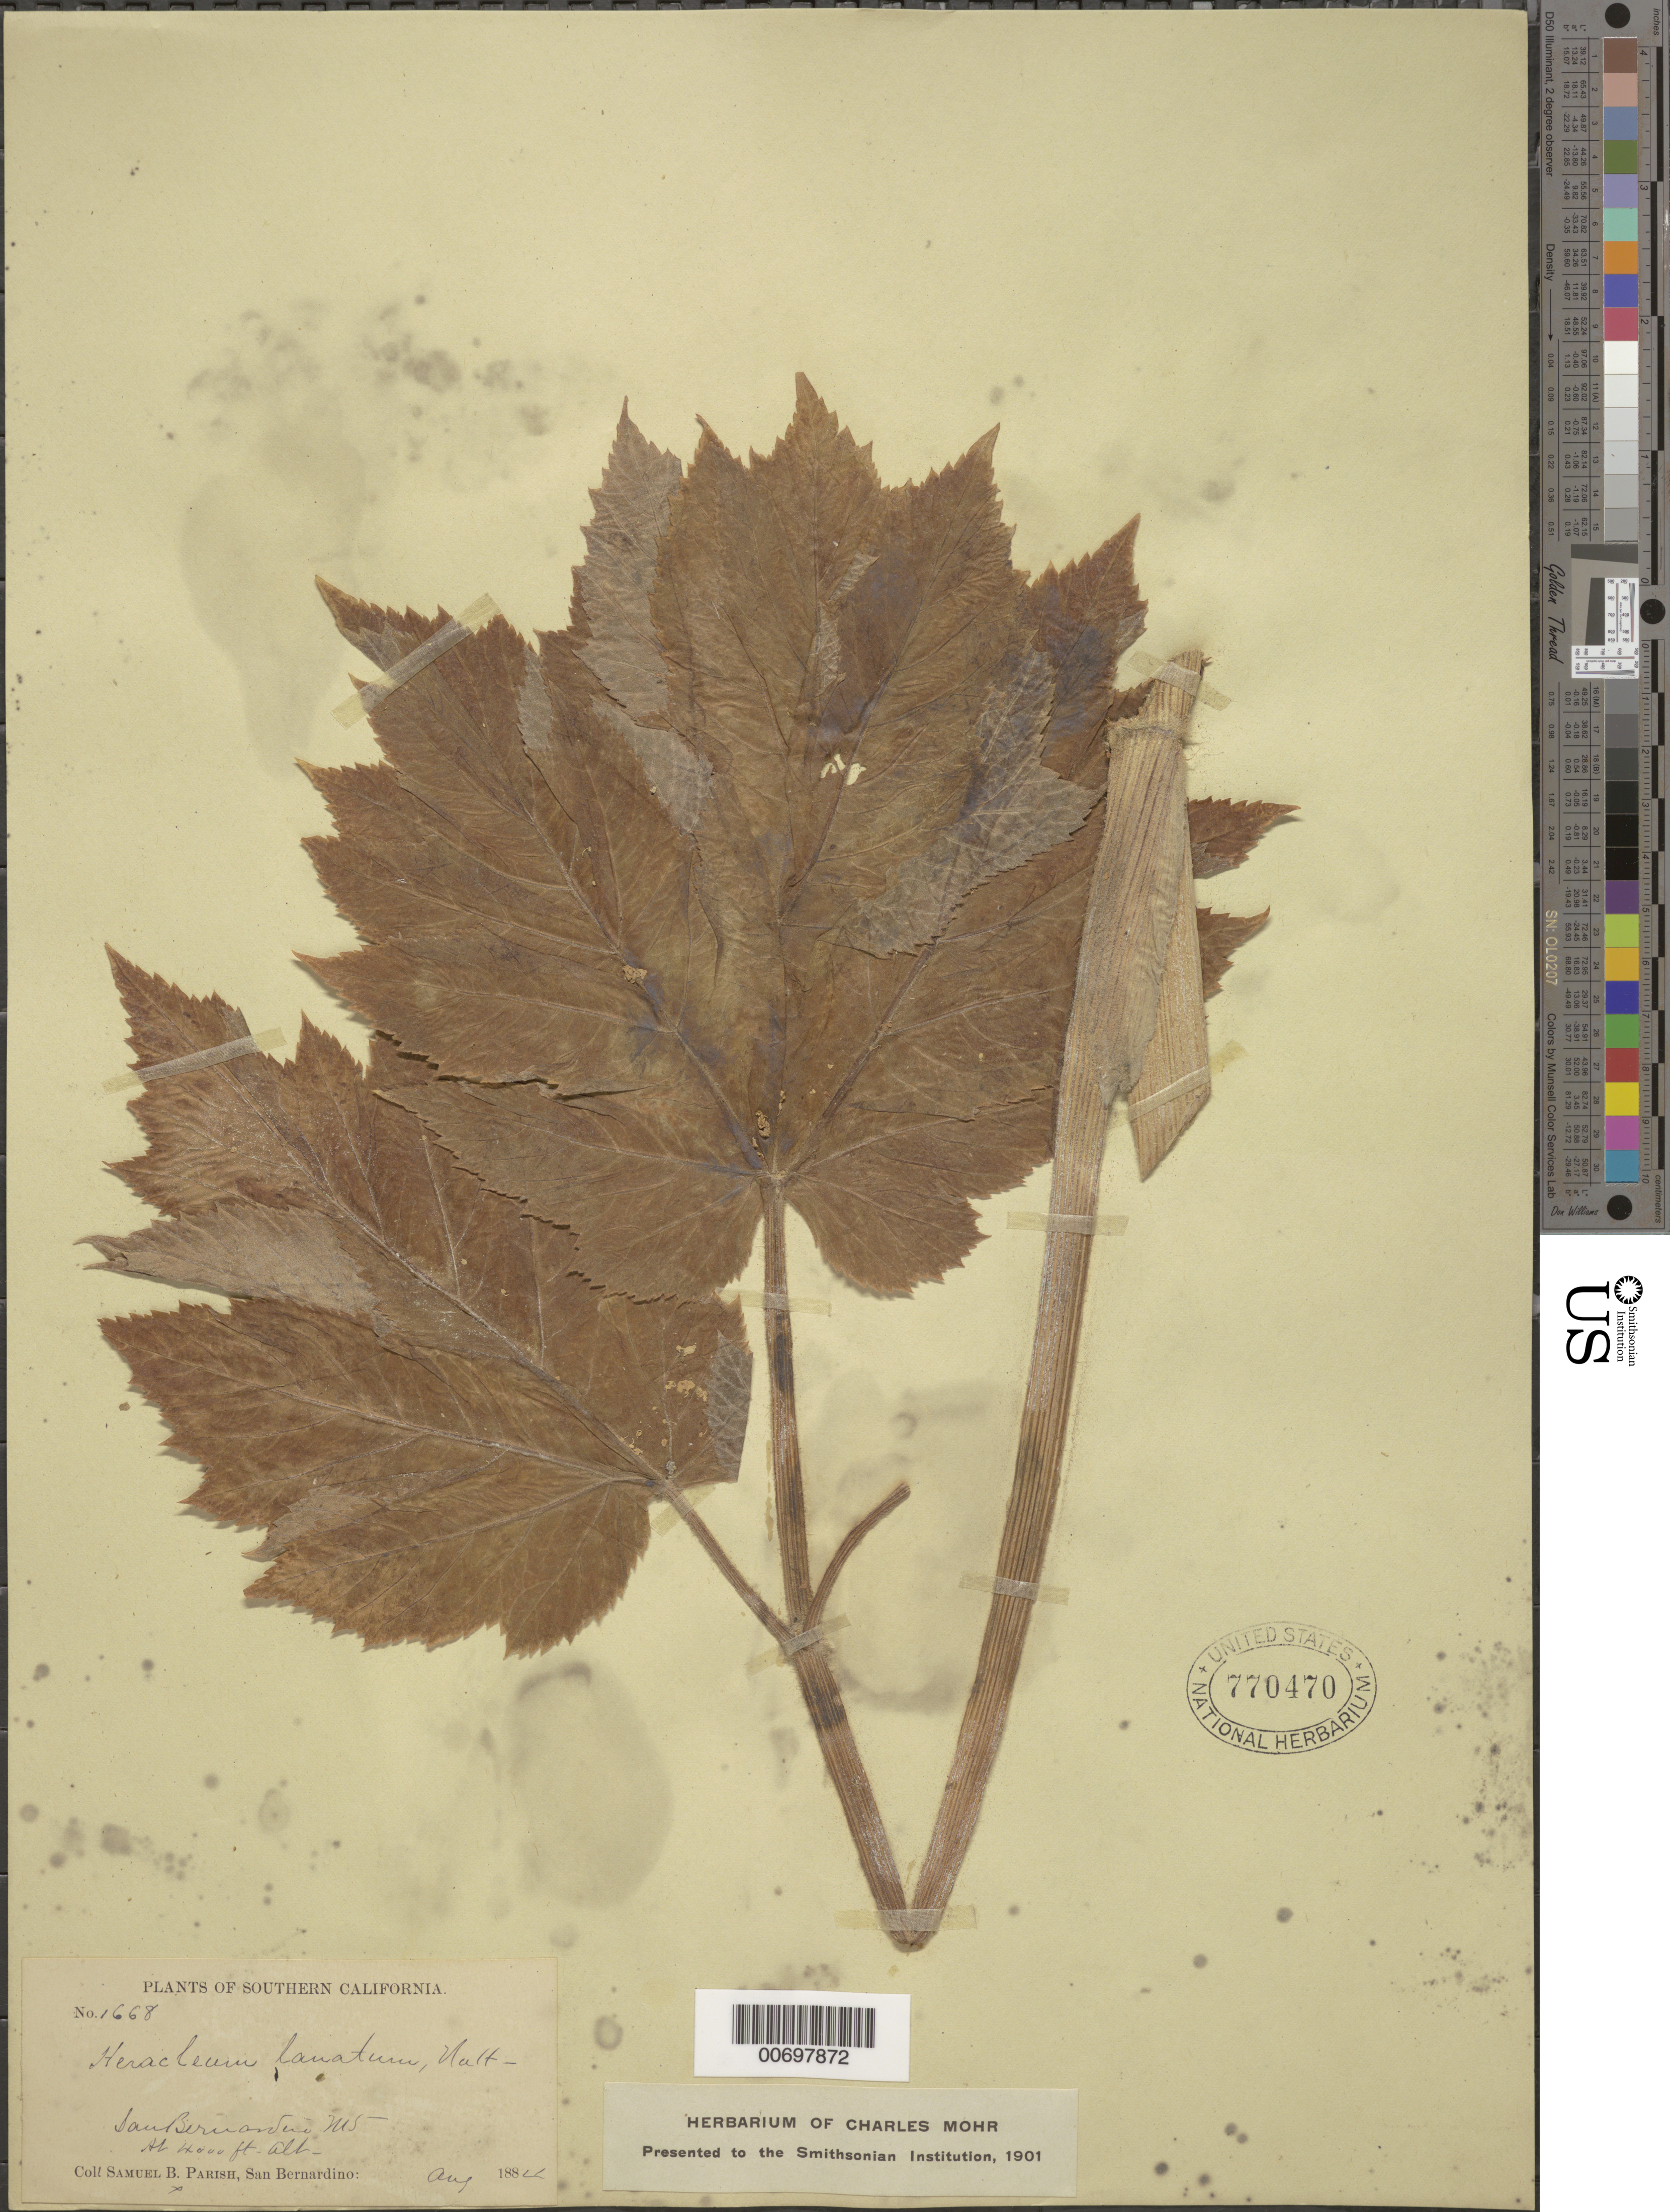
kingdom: Plantae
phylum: Tracheophyta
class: Magnoliopsida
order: Apiales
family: Apiaceae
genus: Heracleum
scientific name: Heracleum lanatum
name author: Michx.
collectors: S. B. Parish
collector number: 1668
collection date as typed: Aug 1884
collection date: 1884-08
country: United States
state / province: California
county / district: San Bernardino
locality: San Bernardino Mt.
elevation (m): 1219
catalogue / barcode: US 770470